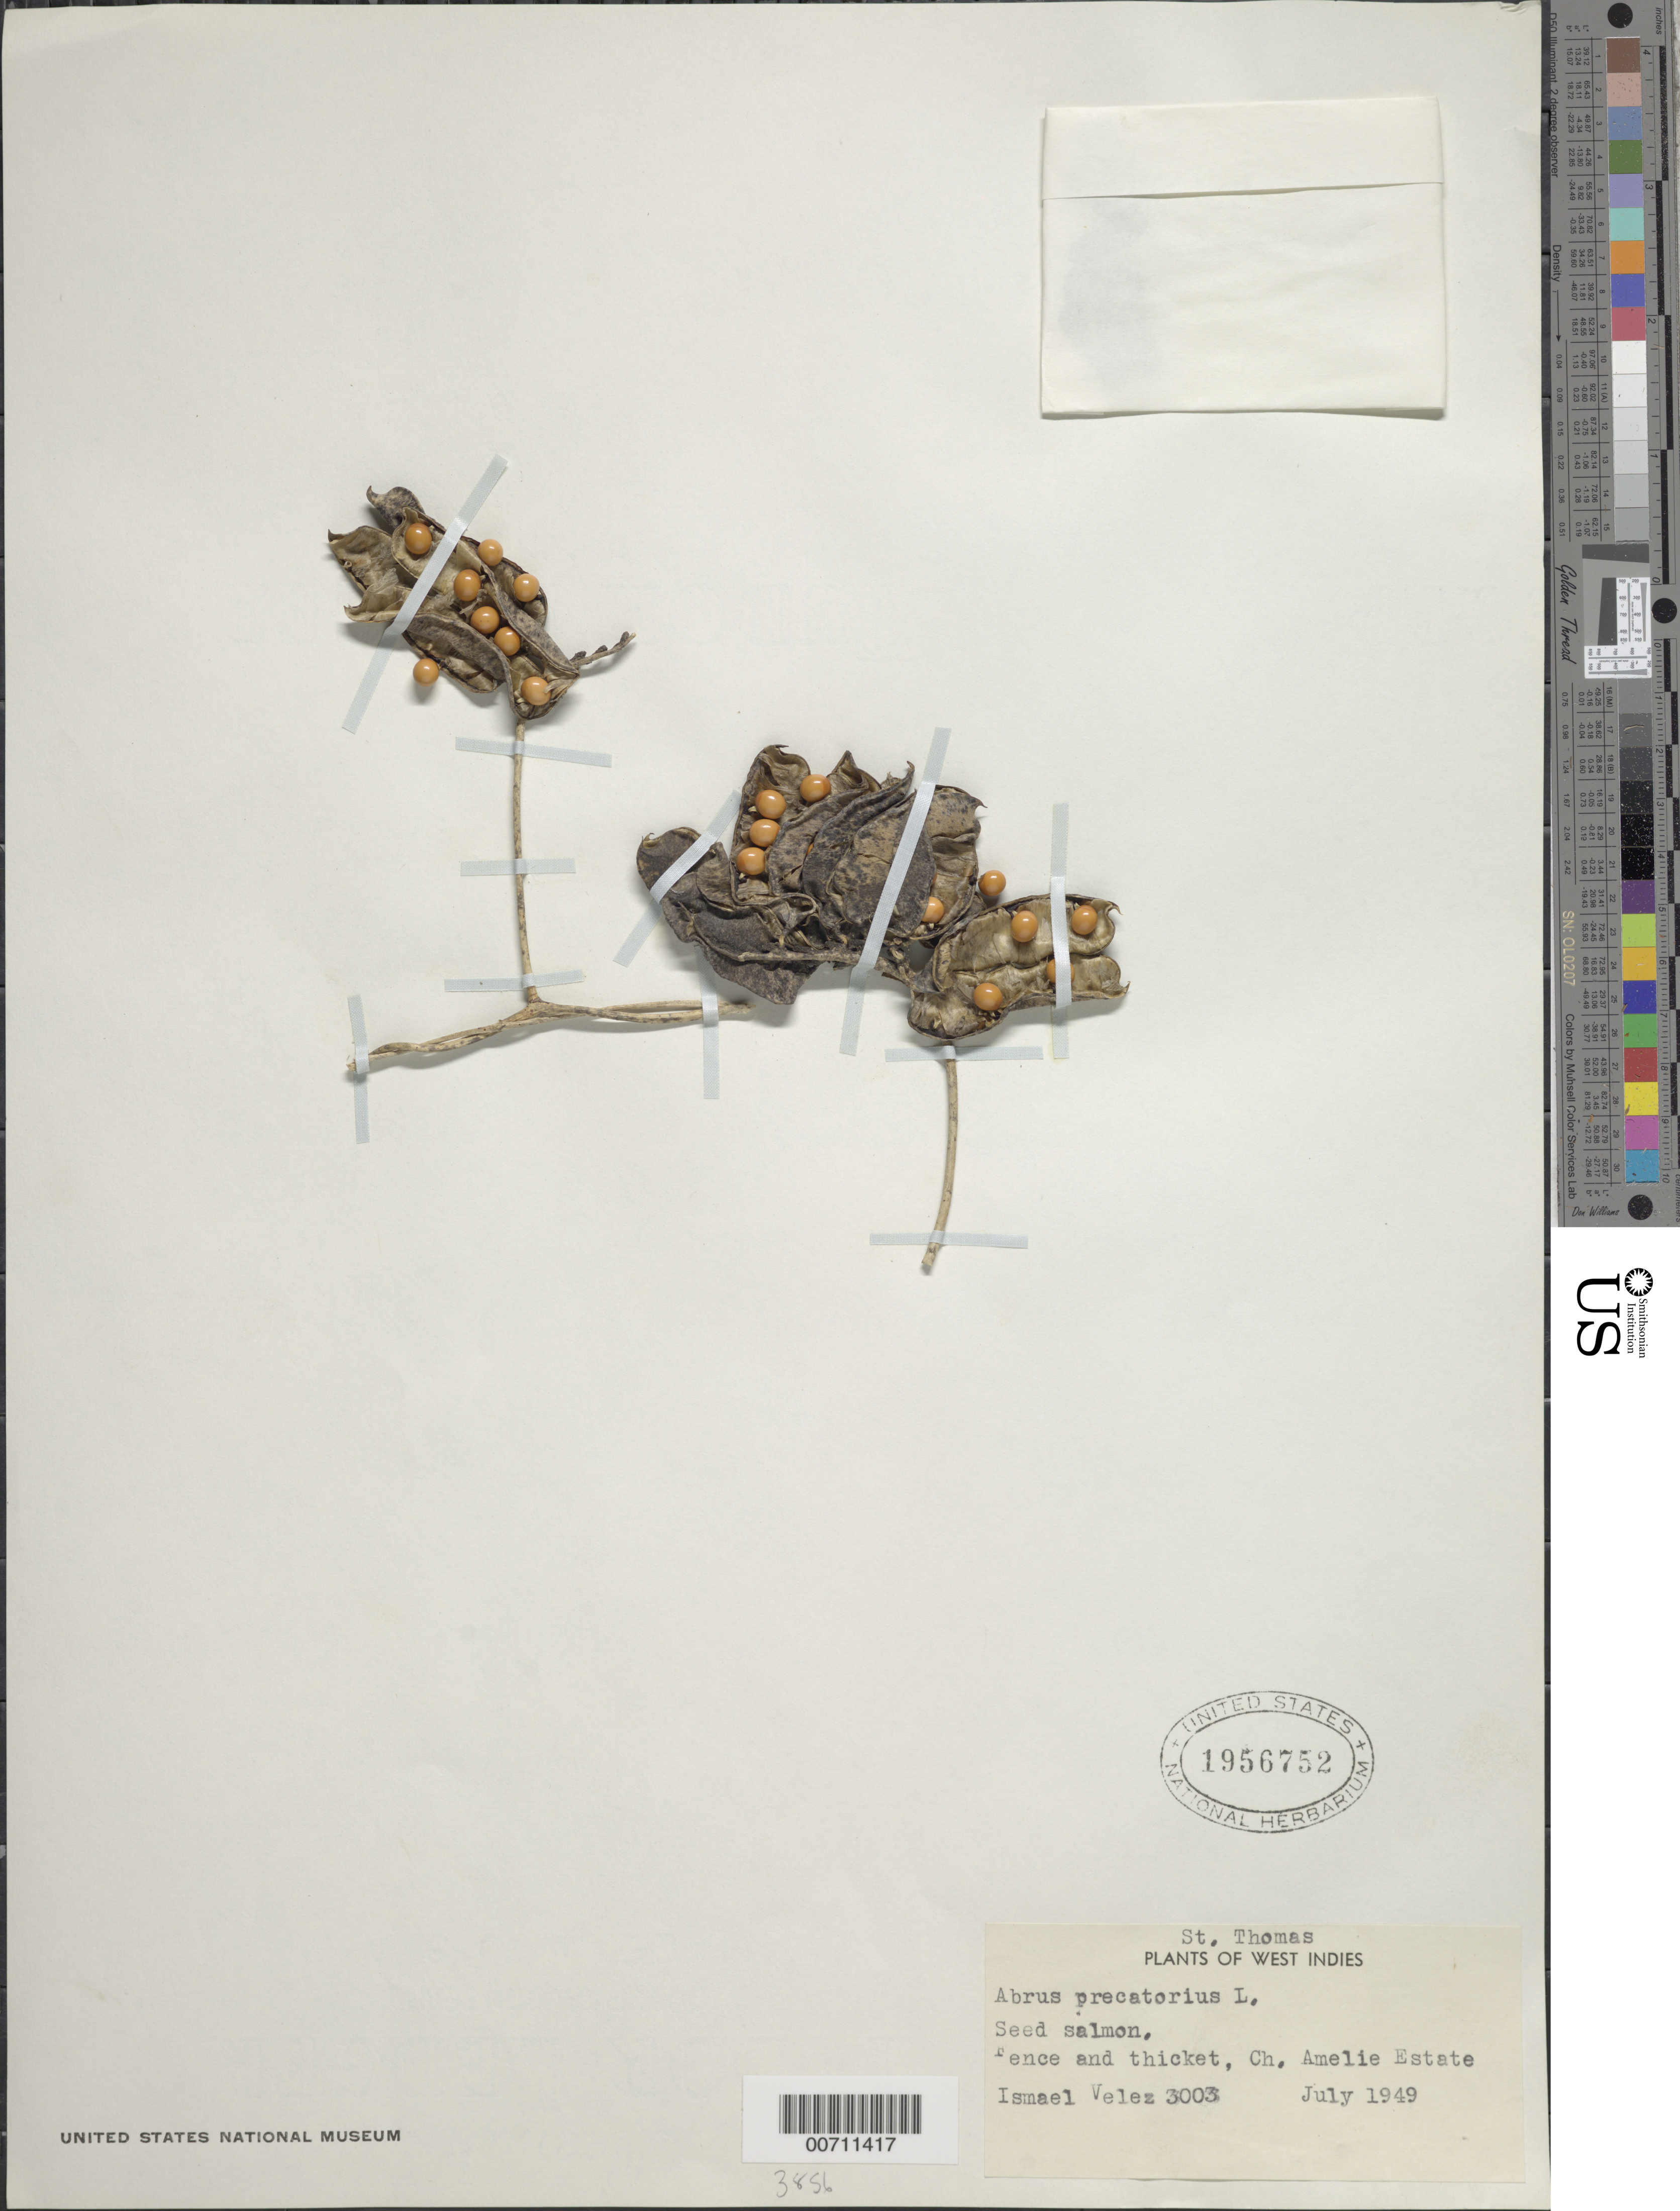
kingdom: Plantae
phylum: Tracheophyta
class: Magnoliopsida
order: Fabales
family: Fabaceae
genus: Abrus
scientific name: Abrus precatorius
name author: L.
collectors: I. Vélez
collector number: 3003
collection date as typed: Jul 1949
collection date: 1949-07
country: U.S. Virgin Islands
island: St. Thomas Island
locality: Ch. Amelie Estate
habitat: Fence and thicket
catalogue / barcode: US 1956752